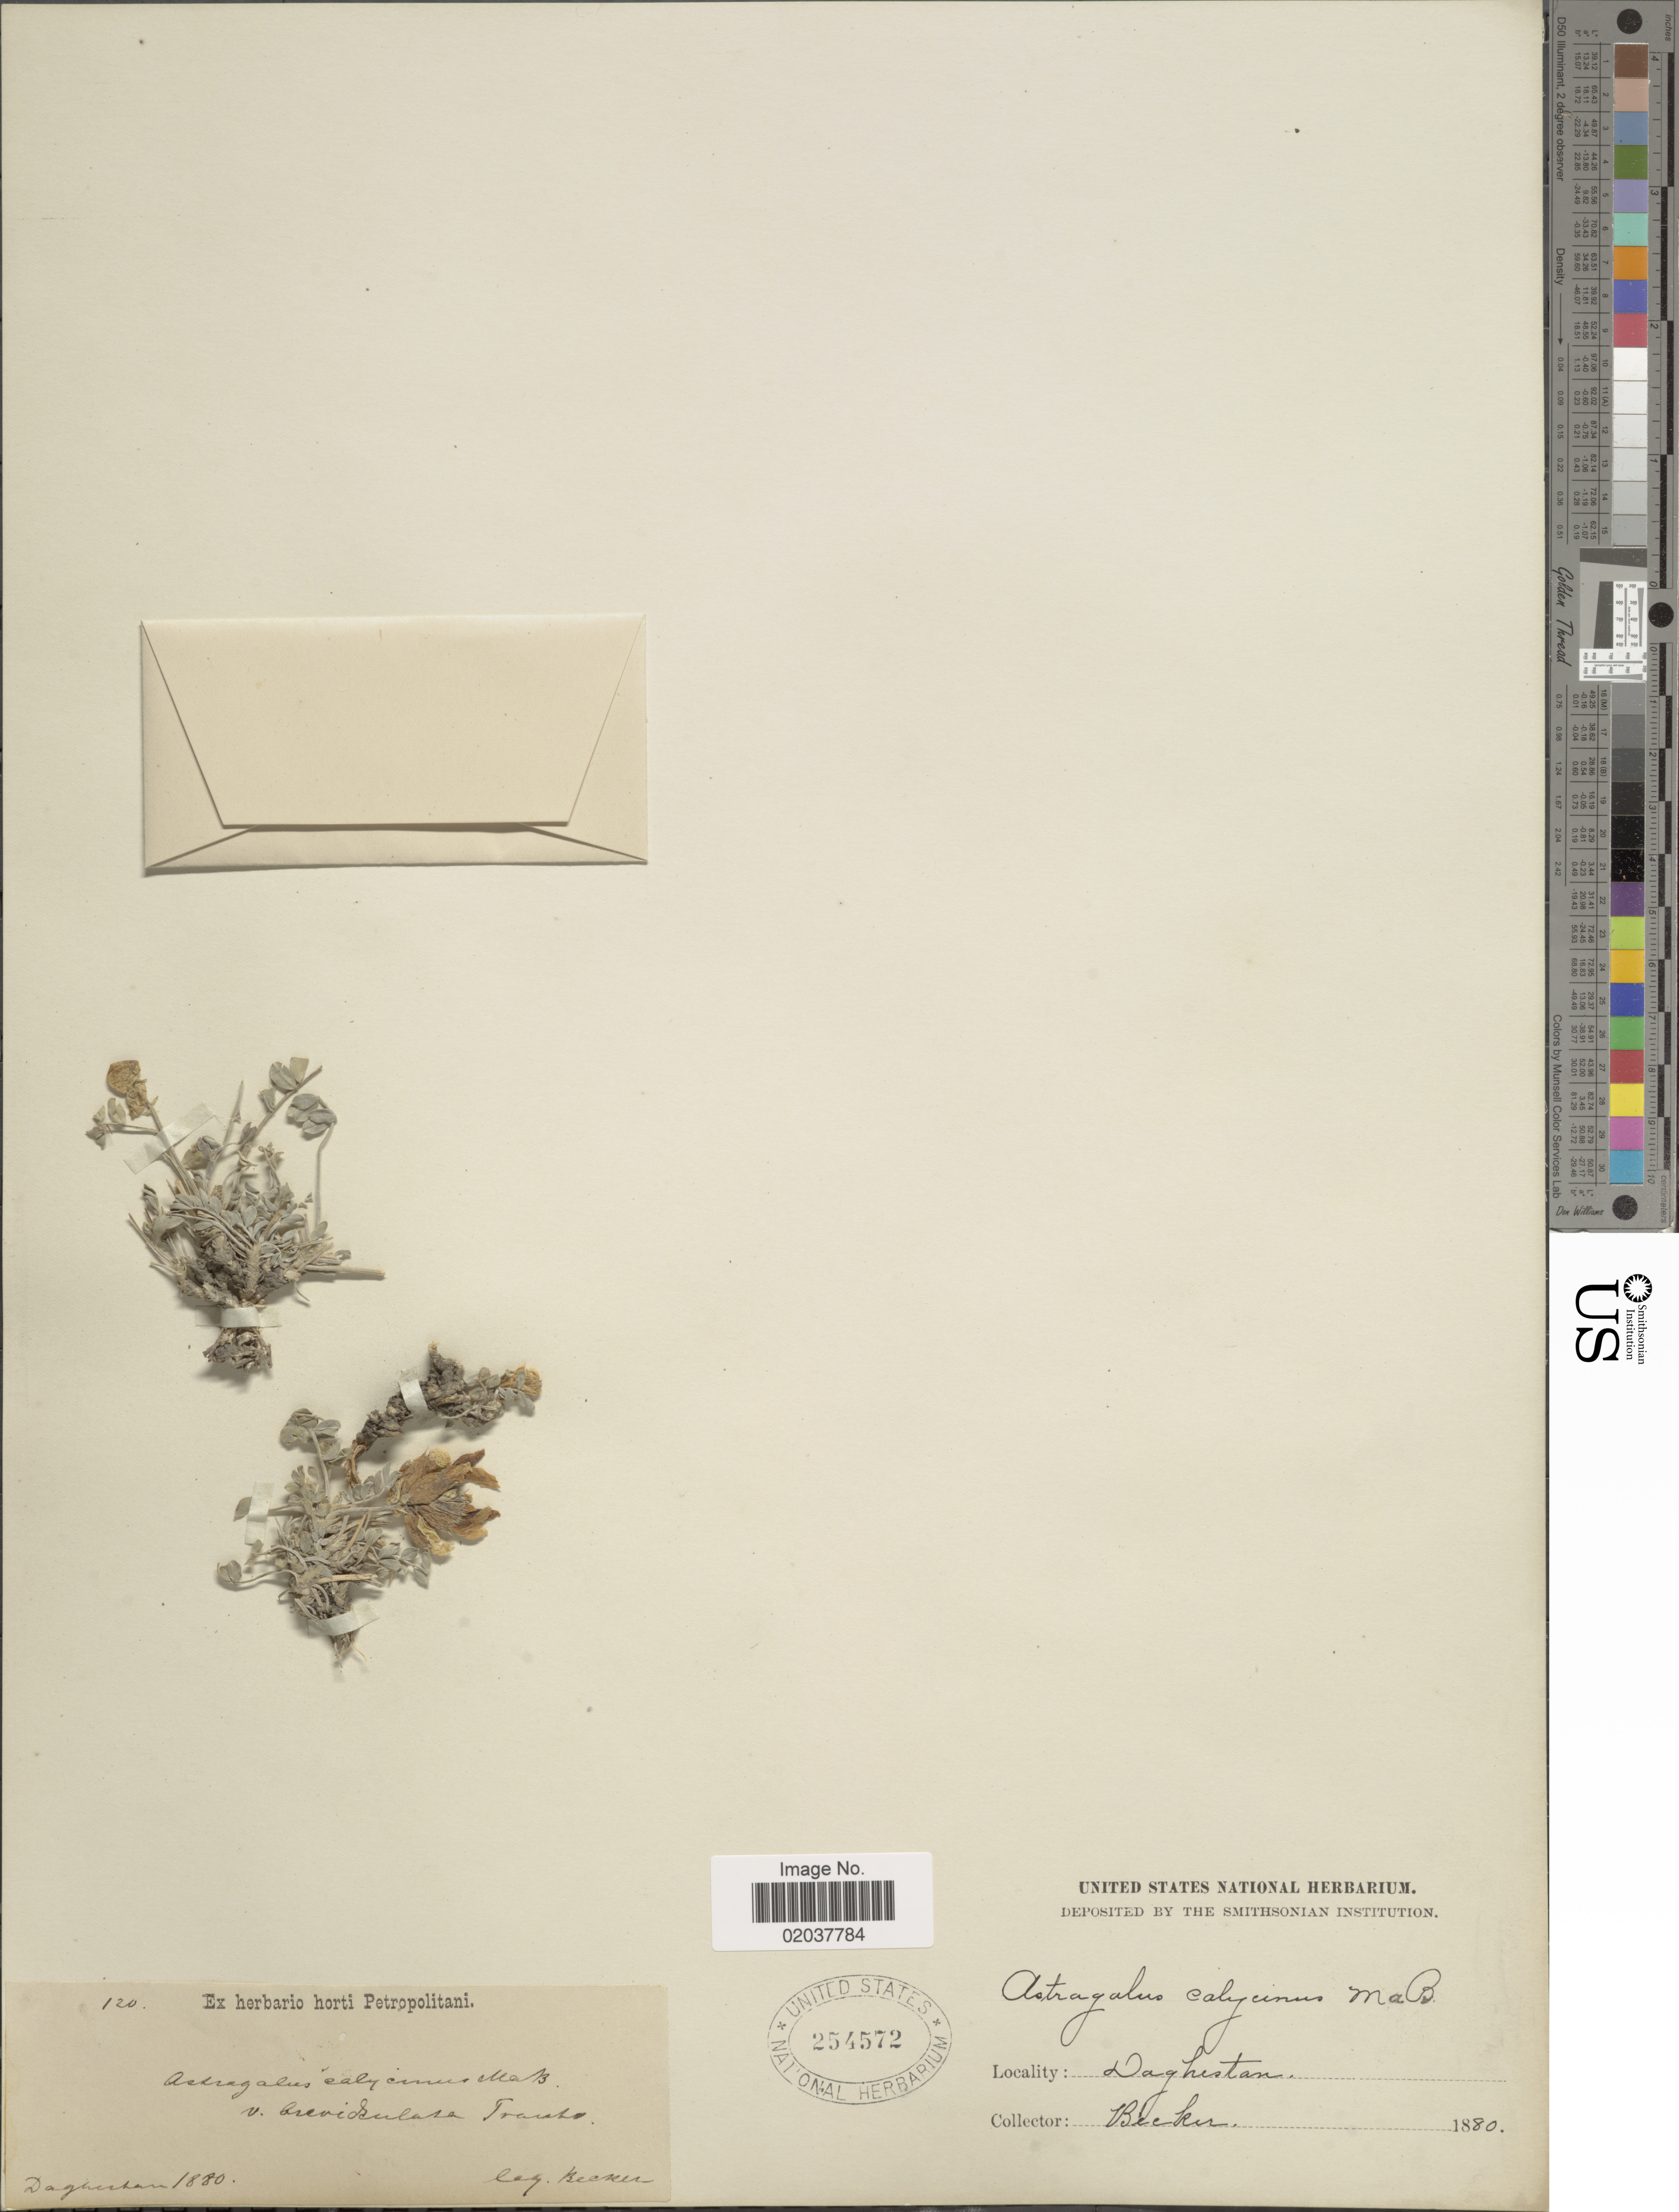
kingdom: Plantae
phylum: Tracheophyta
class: Magnoliopsida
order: Fabales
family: Fabaceae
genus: Astragalus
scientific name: Astragalus calycinus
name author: M. Bieb.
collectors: -. Becker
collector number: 120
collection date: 1880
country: Russian Federation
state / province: Dagestan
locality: Daghestan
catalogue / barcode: US 254572